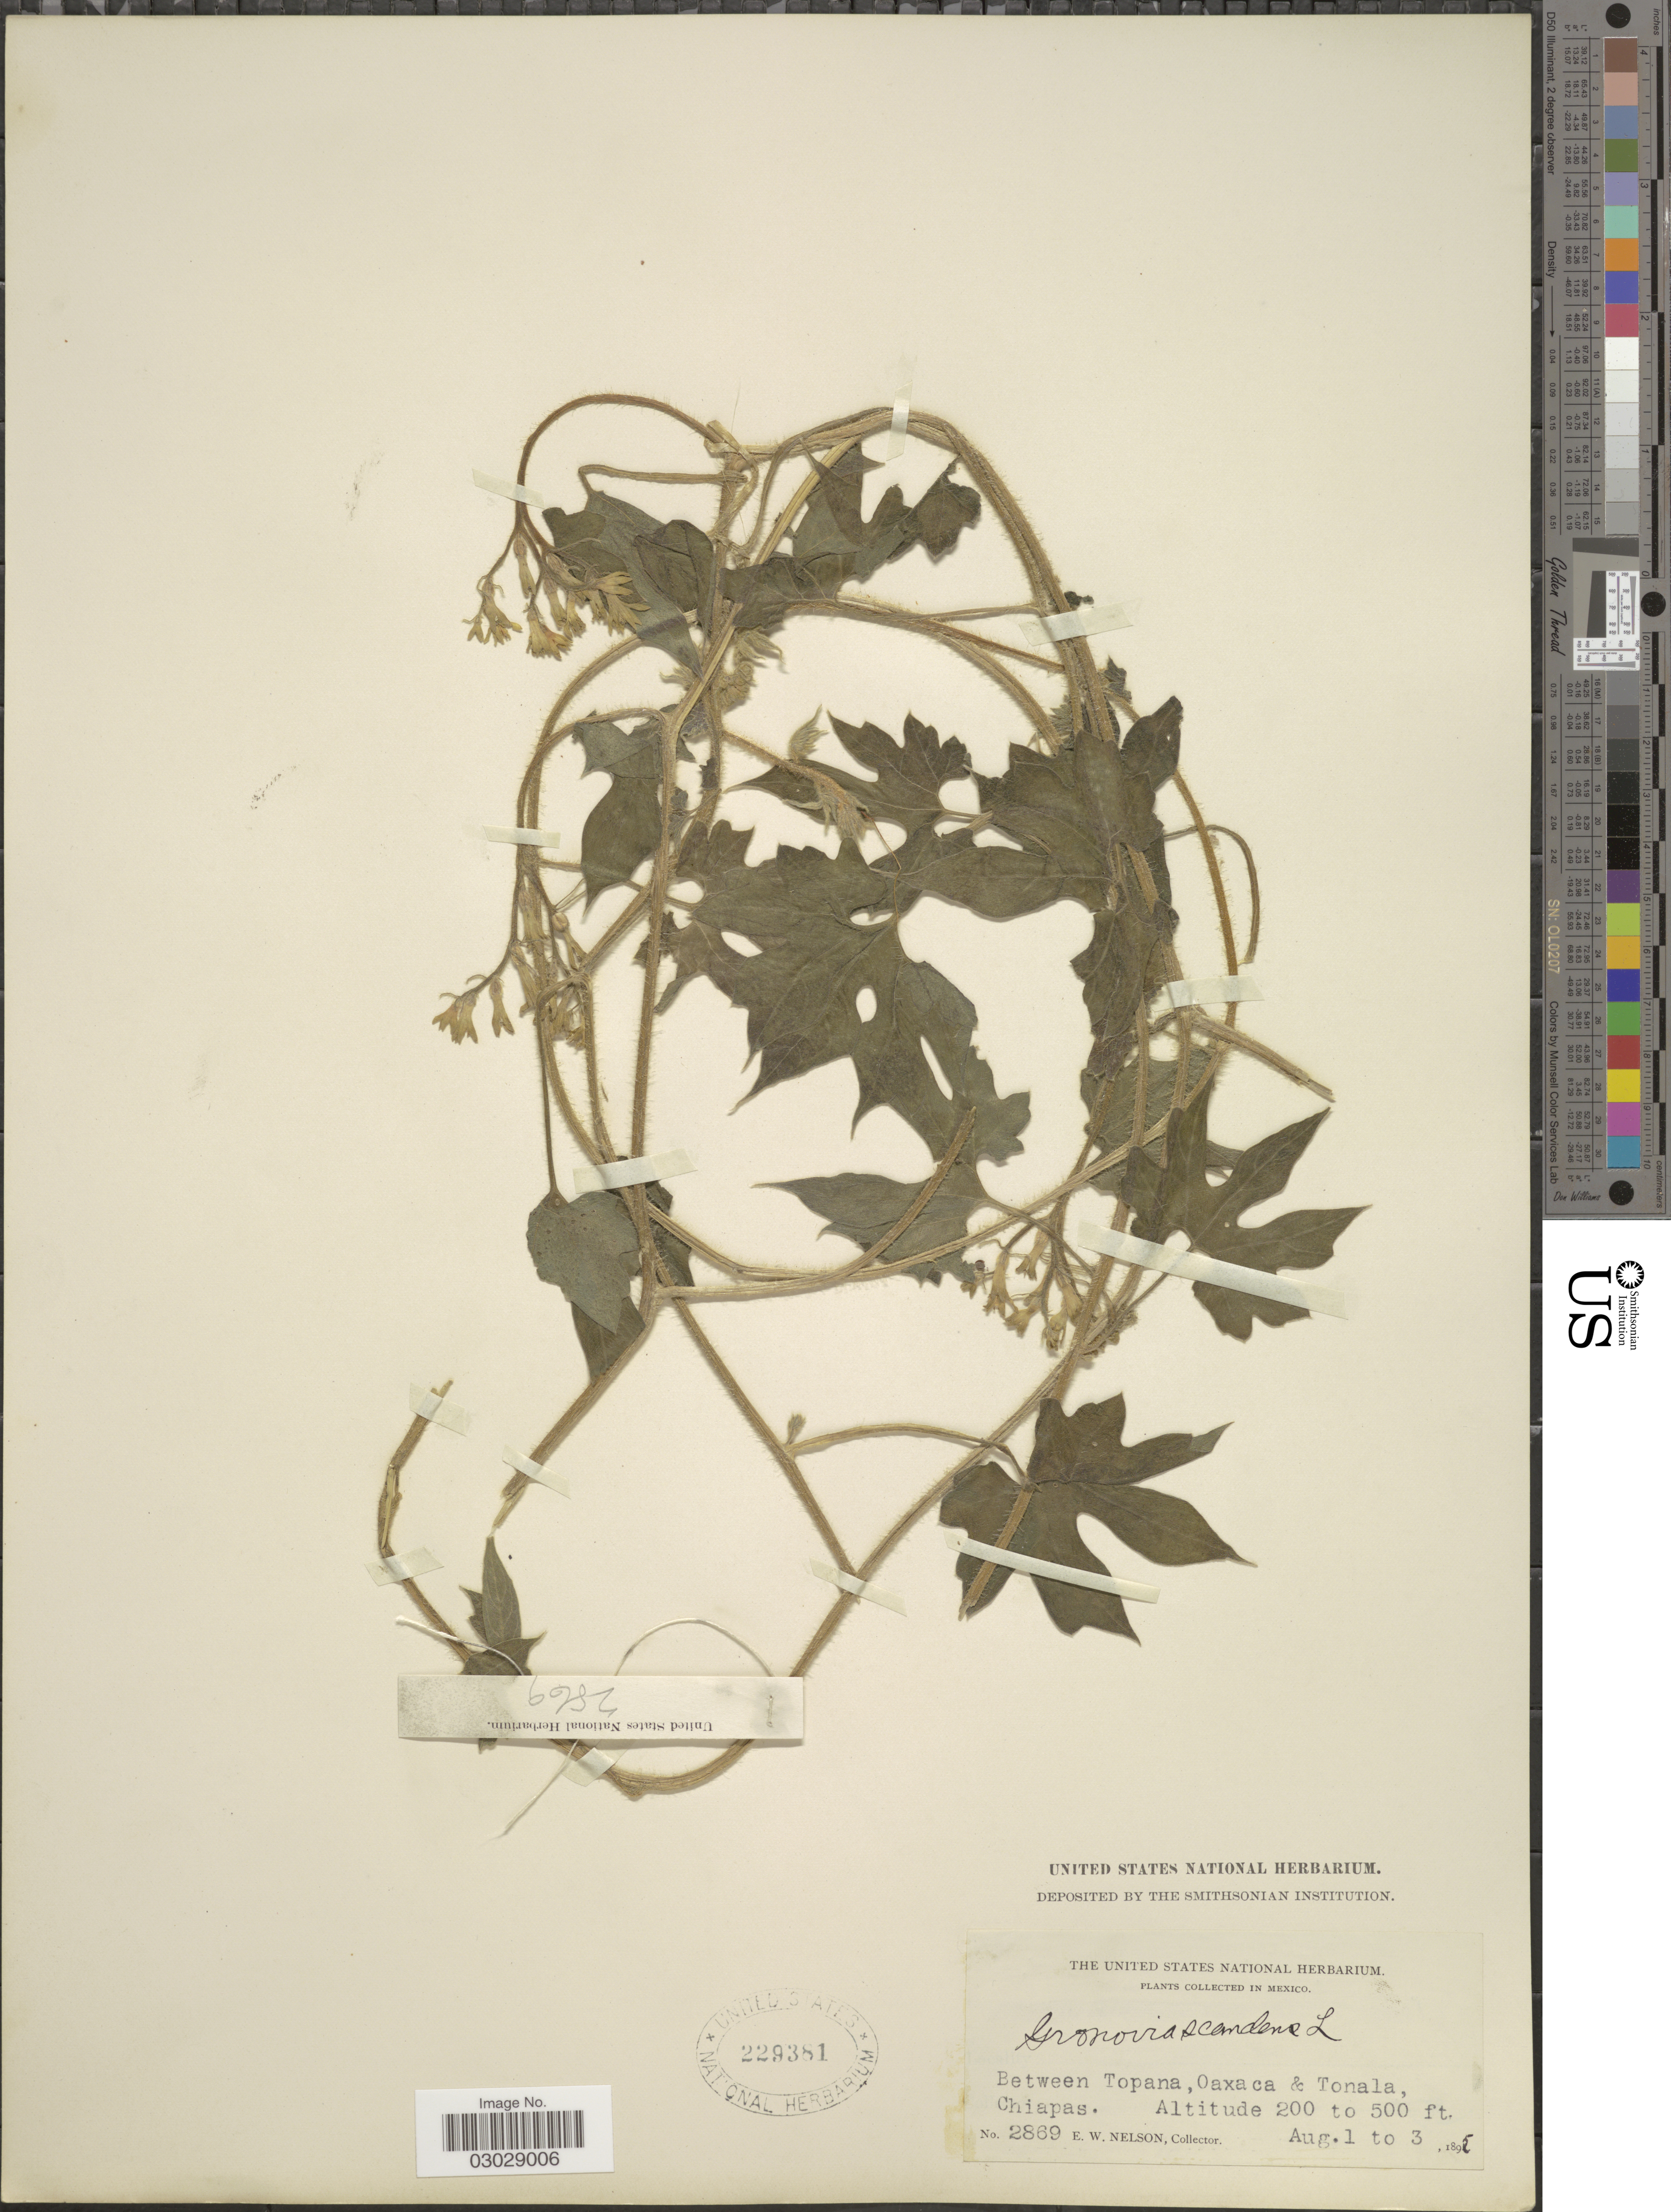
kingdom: Plantae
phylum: Tracheophyta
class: Magnoliopsida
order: Cornales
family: Loasaceae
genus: Gronovia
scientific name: Gronovia scandens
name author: L.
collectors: E. W. Nelson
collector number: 2869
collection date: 1895-08-01/1895-08-03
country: Mexico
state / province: Chiapas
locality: Between Topana, Oaxaca & Tonala, Chiapas.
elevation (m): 61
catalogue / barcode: US 229381